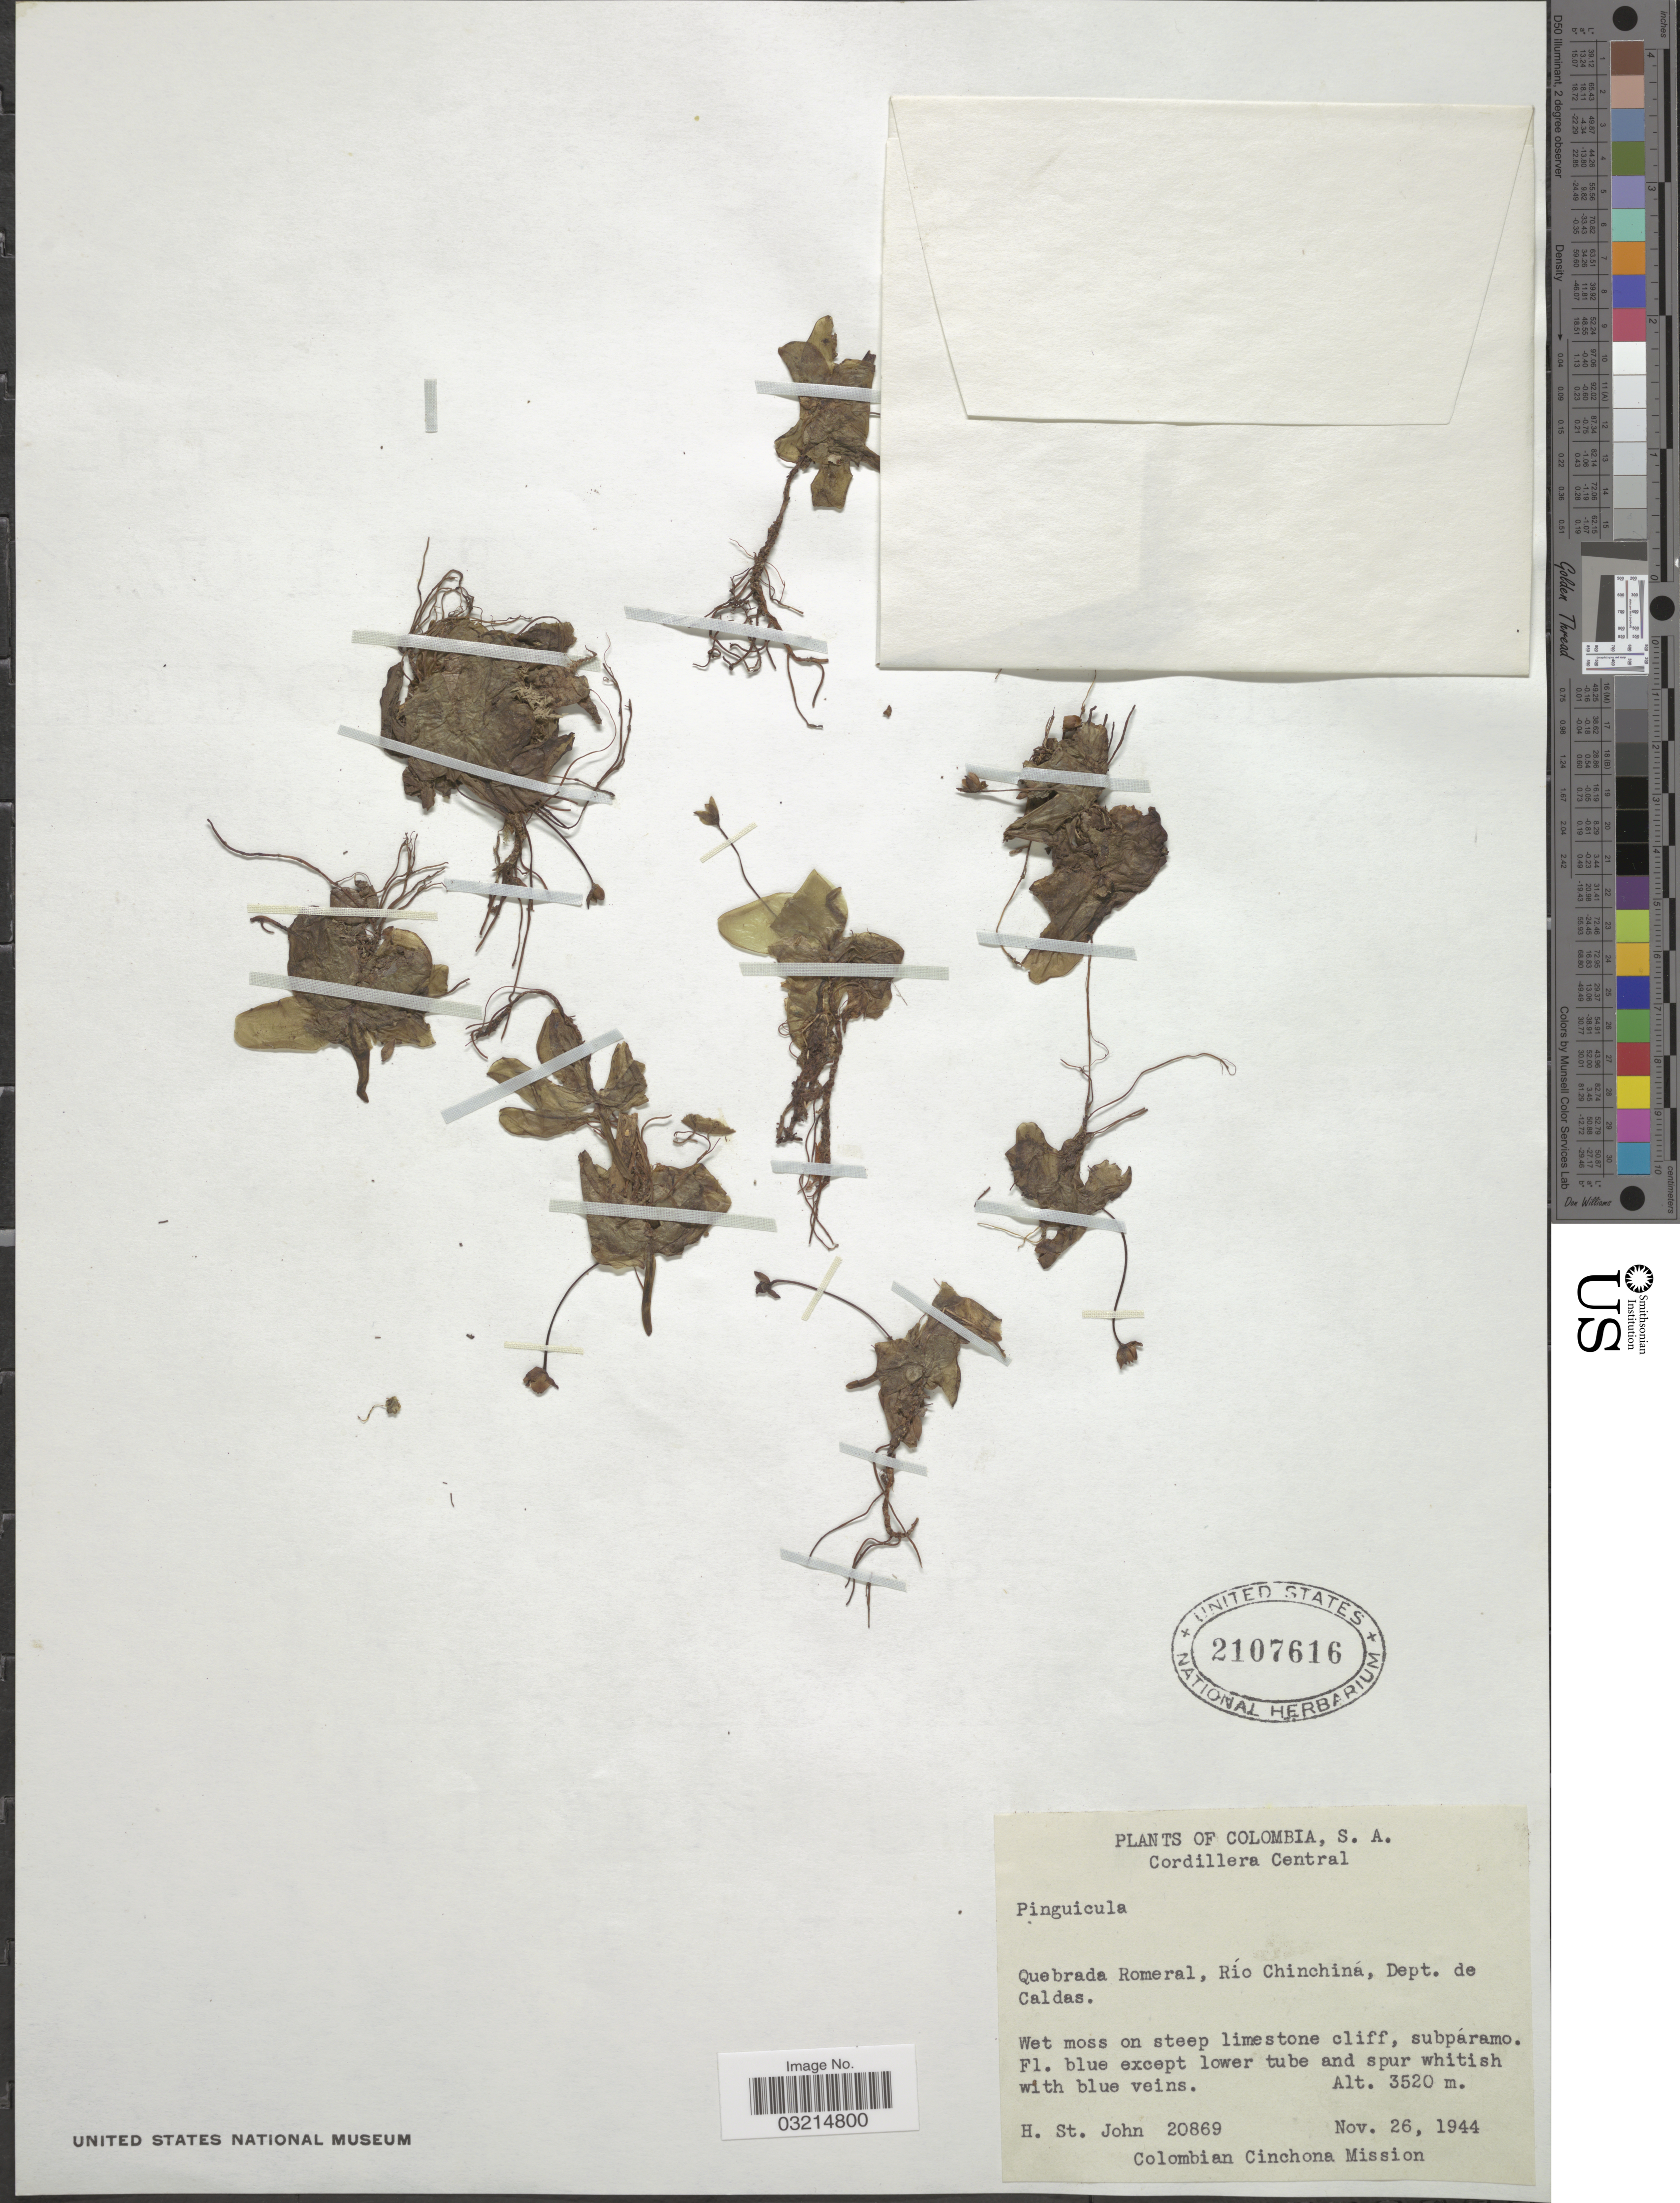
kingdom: Plantae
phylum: Tracheophyta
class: Magnoliopsida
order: Lamiales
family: Lentibulariaceae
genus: Pinguicula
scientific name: Pinguicula sp.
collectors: H. St. John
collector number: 20869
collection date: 1944-11-26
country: Colombia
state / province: Caldas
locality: Cordillera Central, Quebrada Romeral, Río Chinchina, Dept. de Caldas.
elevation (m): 3520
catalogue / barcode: US 2107616